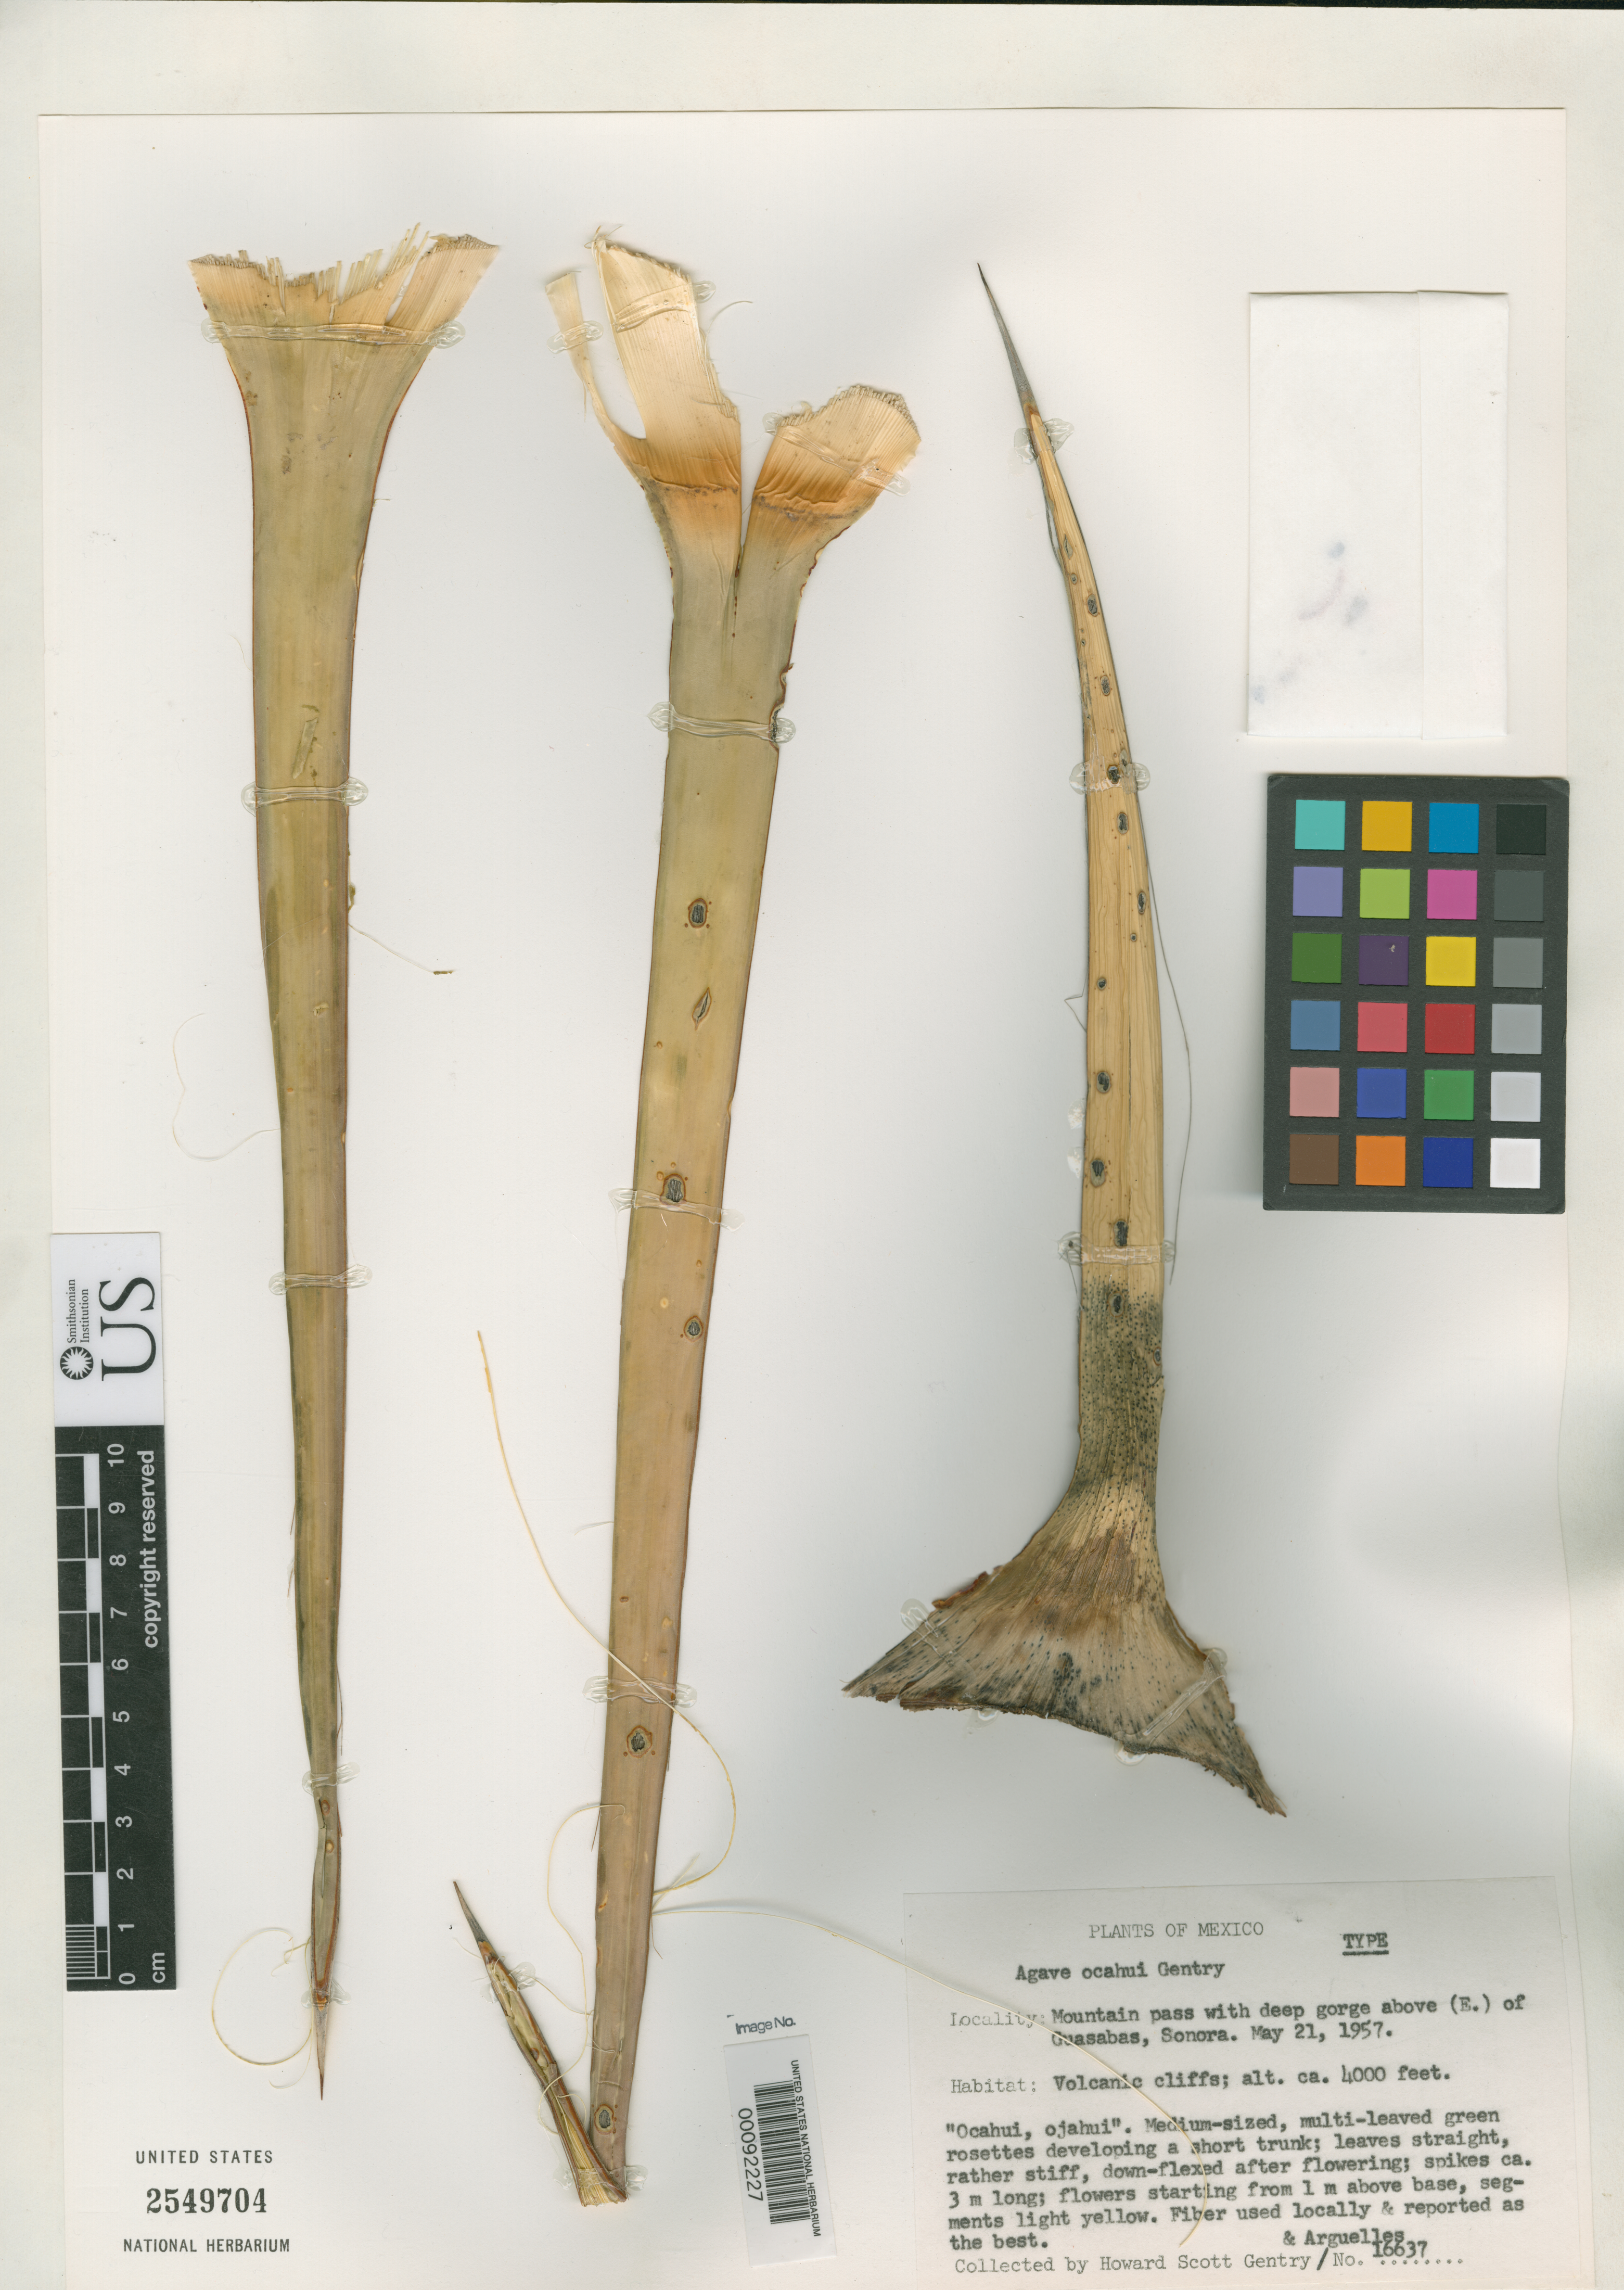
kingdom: Plantae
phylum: Tracheophyta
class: Liliopsida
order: Asparagales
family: Asparagaceae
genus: Agave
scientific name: Agave ocahui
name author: Gentry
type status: Holotype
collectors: H. S. Gentry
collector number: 16637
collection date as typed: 21 May 1957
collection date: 1957-05-21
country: Mexico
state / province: Sonora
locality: Mountain Pass with deep Gorge above (E) of Guasabas.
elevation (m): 1219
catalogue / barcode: US 2549704